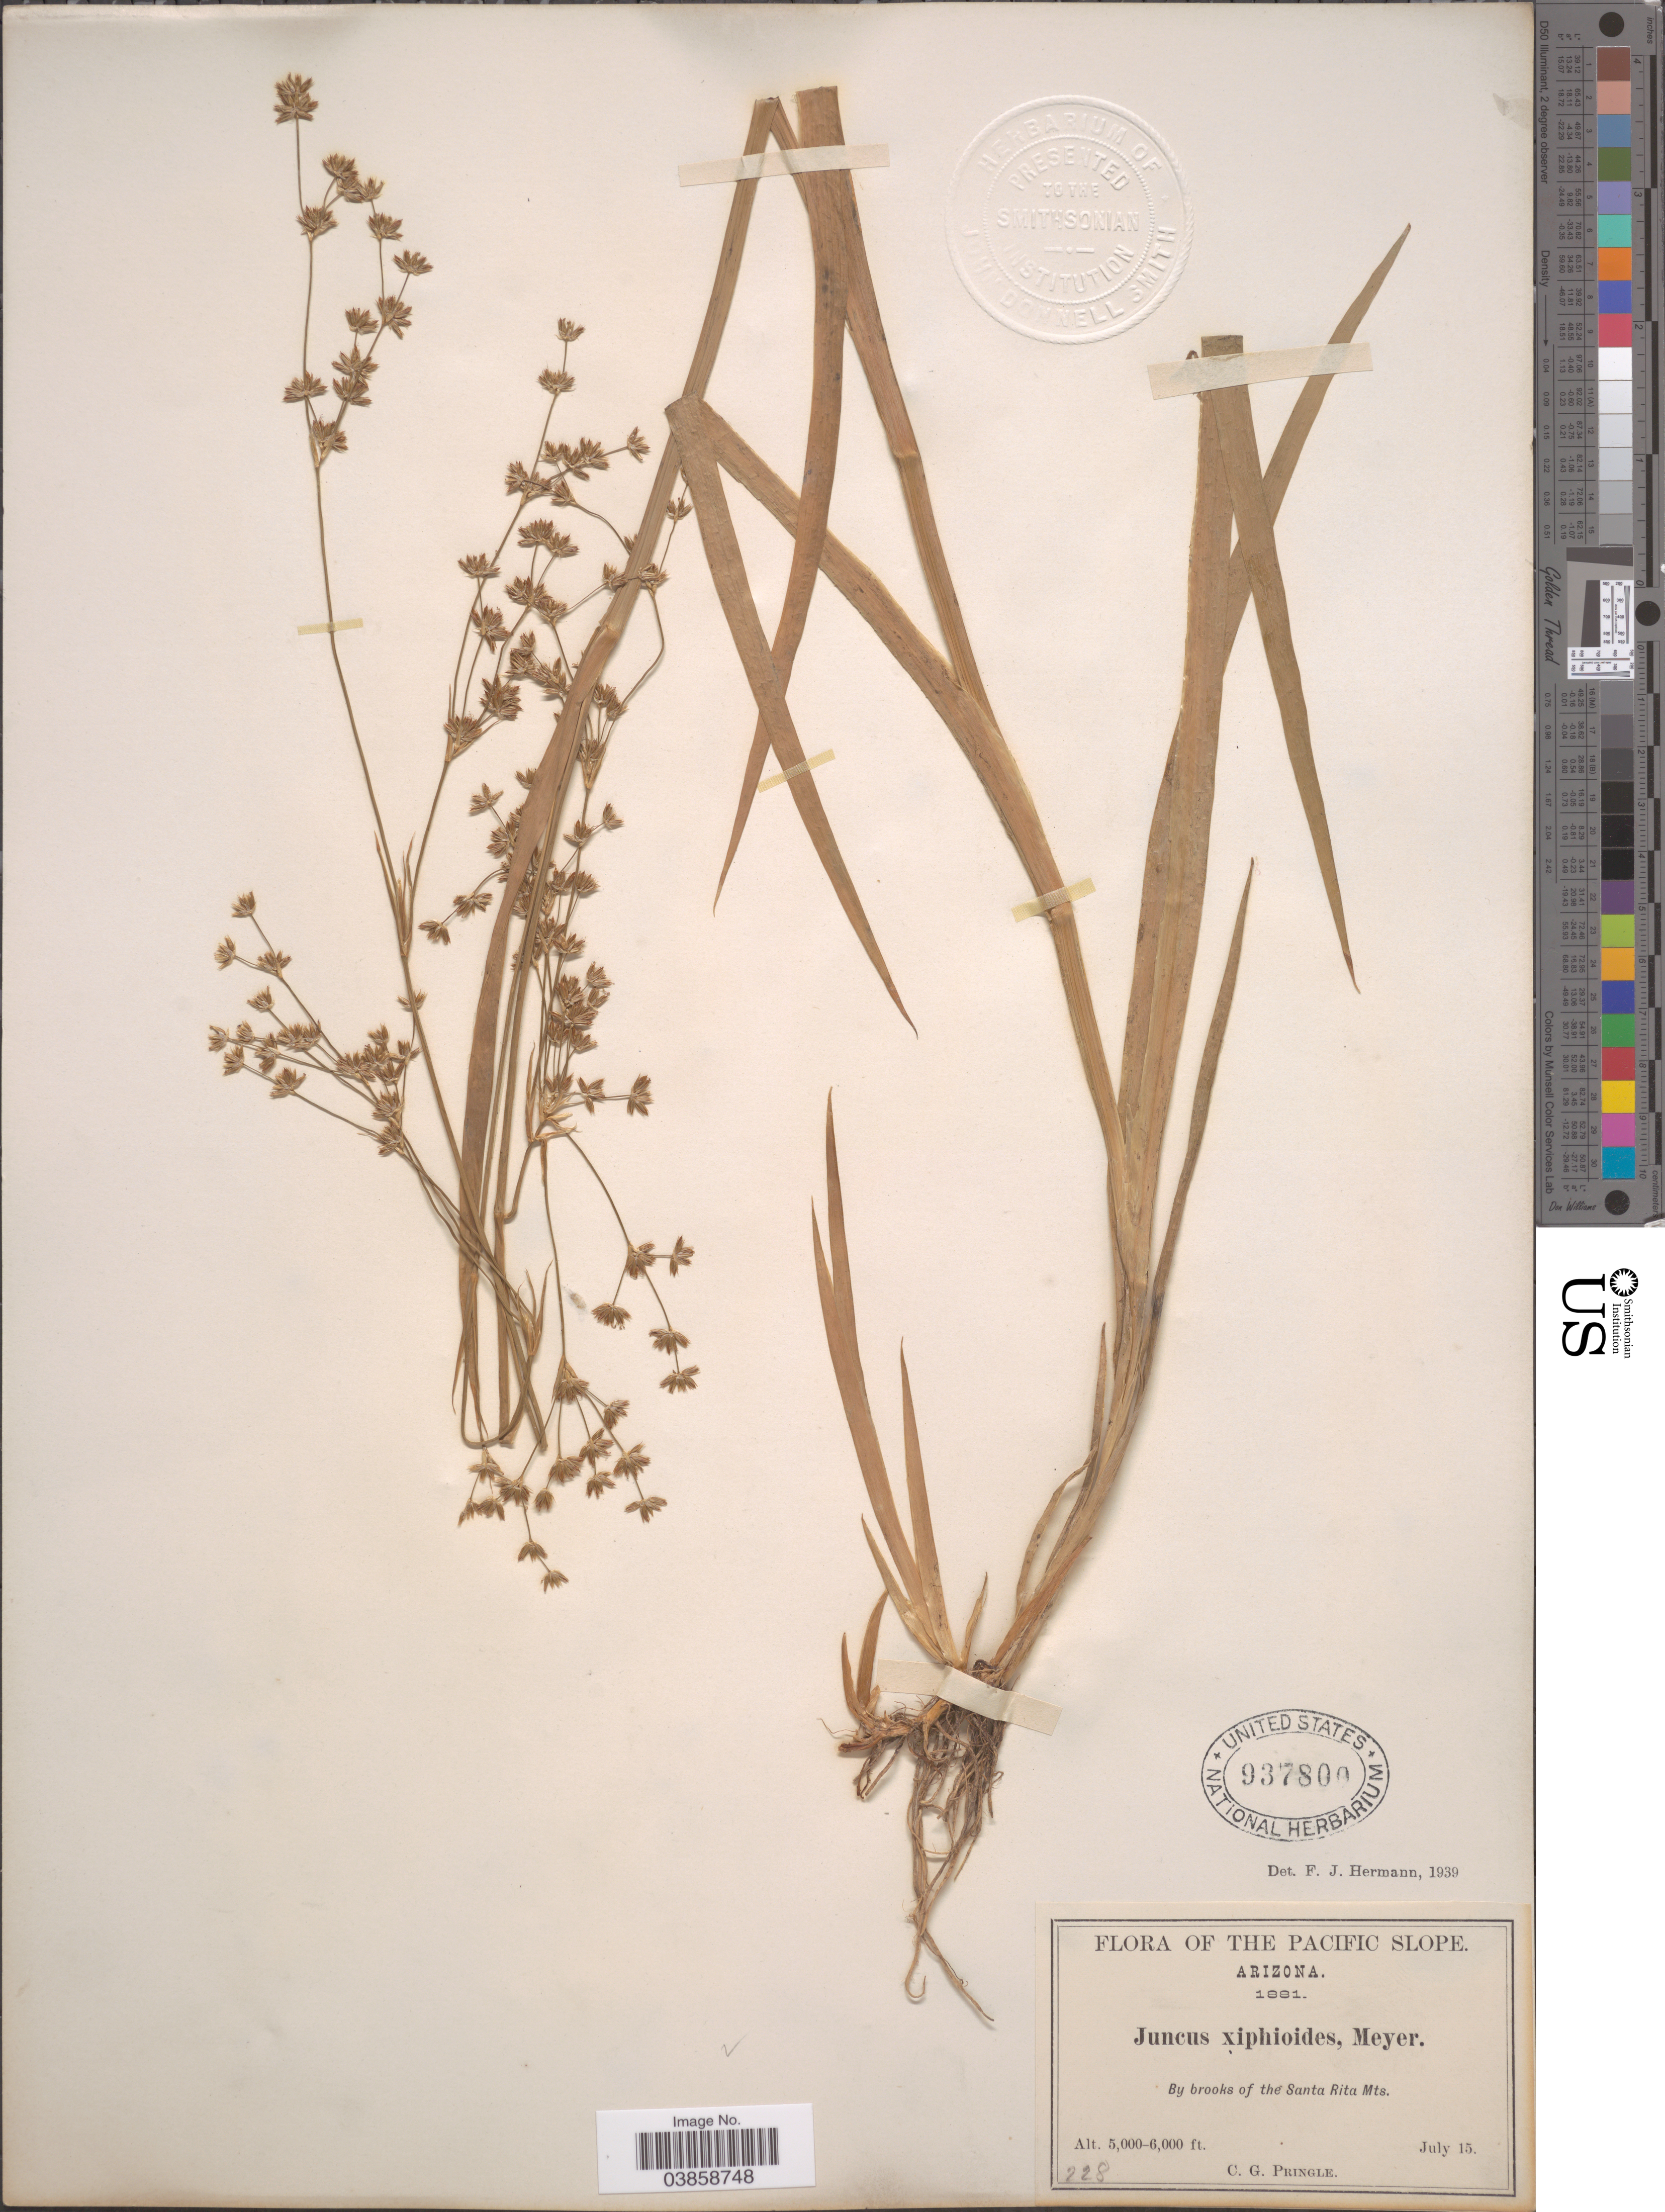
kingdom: Plantae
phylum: Tracheophyta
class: Liliopsida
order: Poales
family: Juncaceae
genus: Juncus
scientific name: Juncus xiphioides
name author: E. Mey.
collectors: C. G. Pringle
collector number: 228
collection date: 1881-07-15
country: United States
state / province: Arizona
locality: The Pacific Slope. By brooks of the Santa Rita Mts.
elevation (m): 1524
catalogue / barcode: US 937800